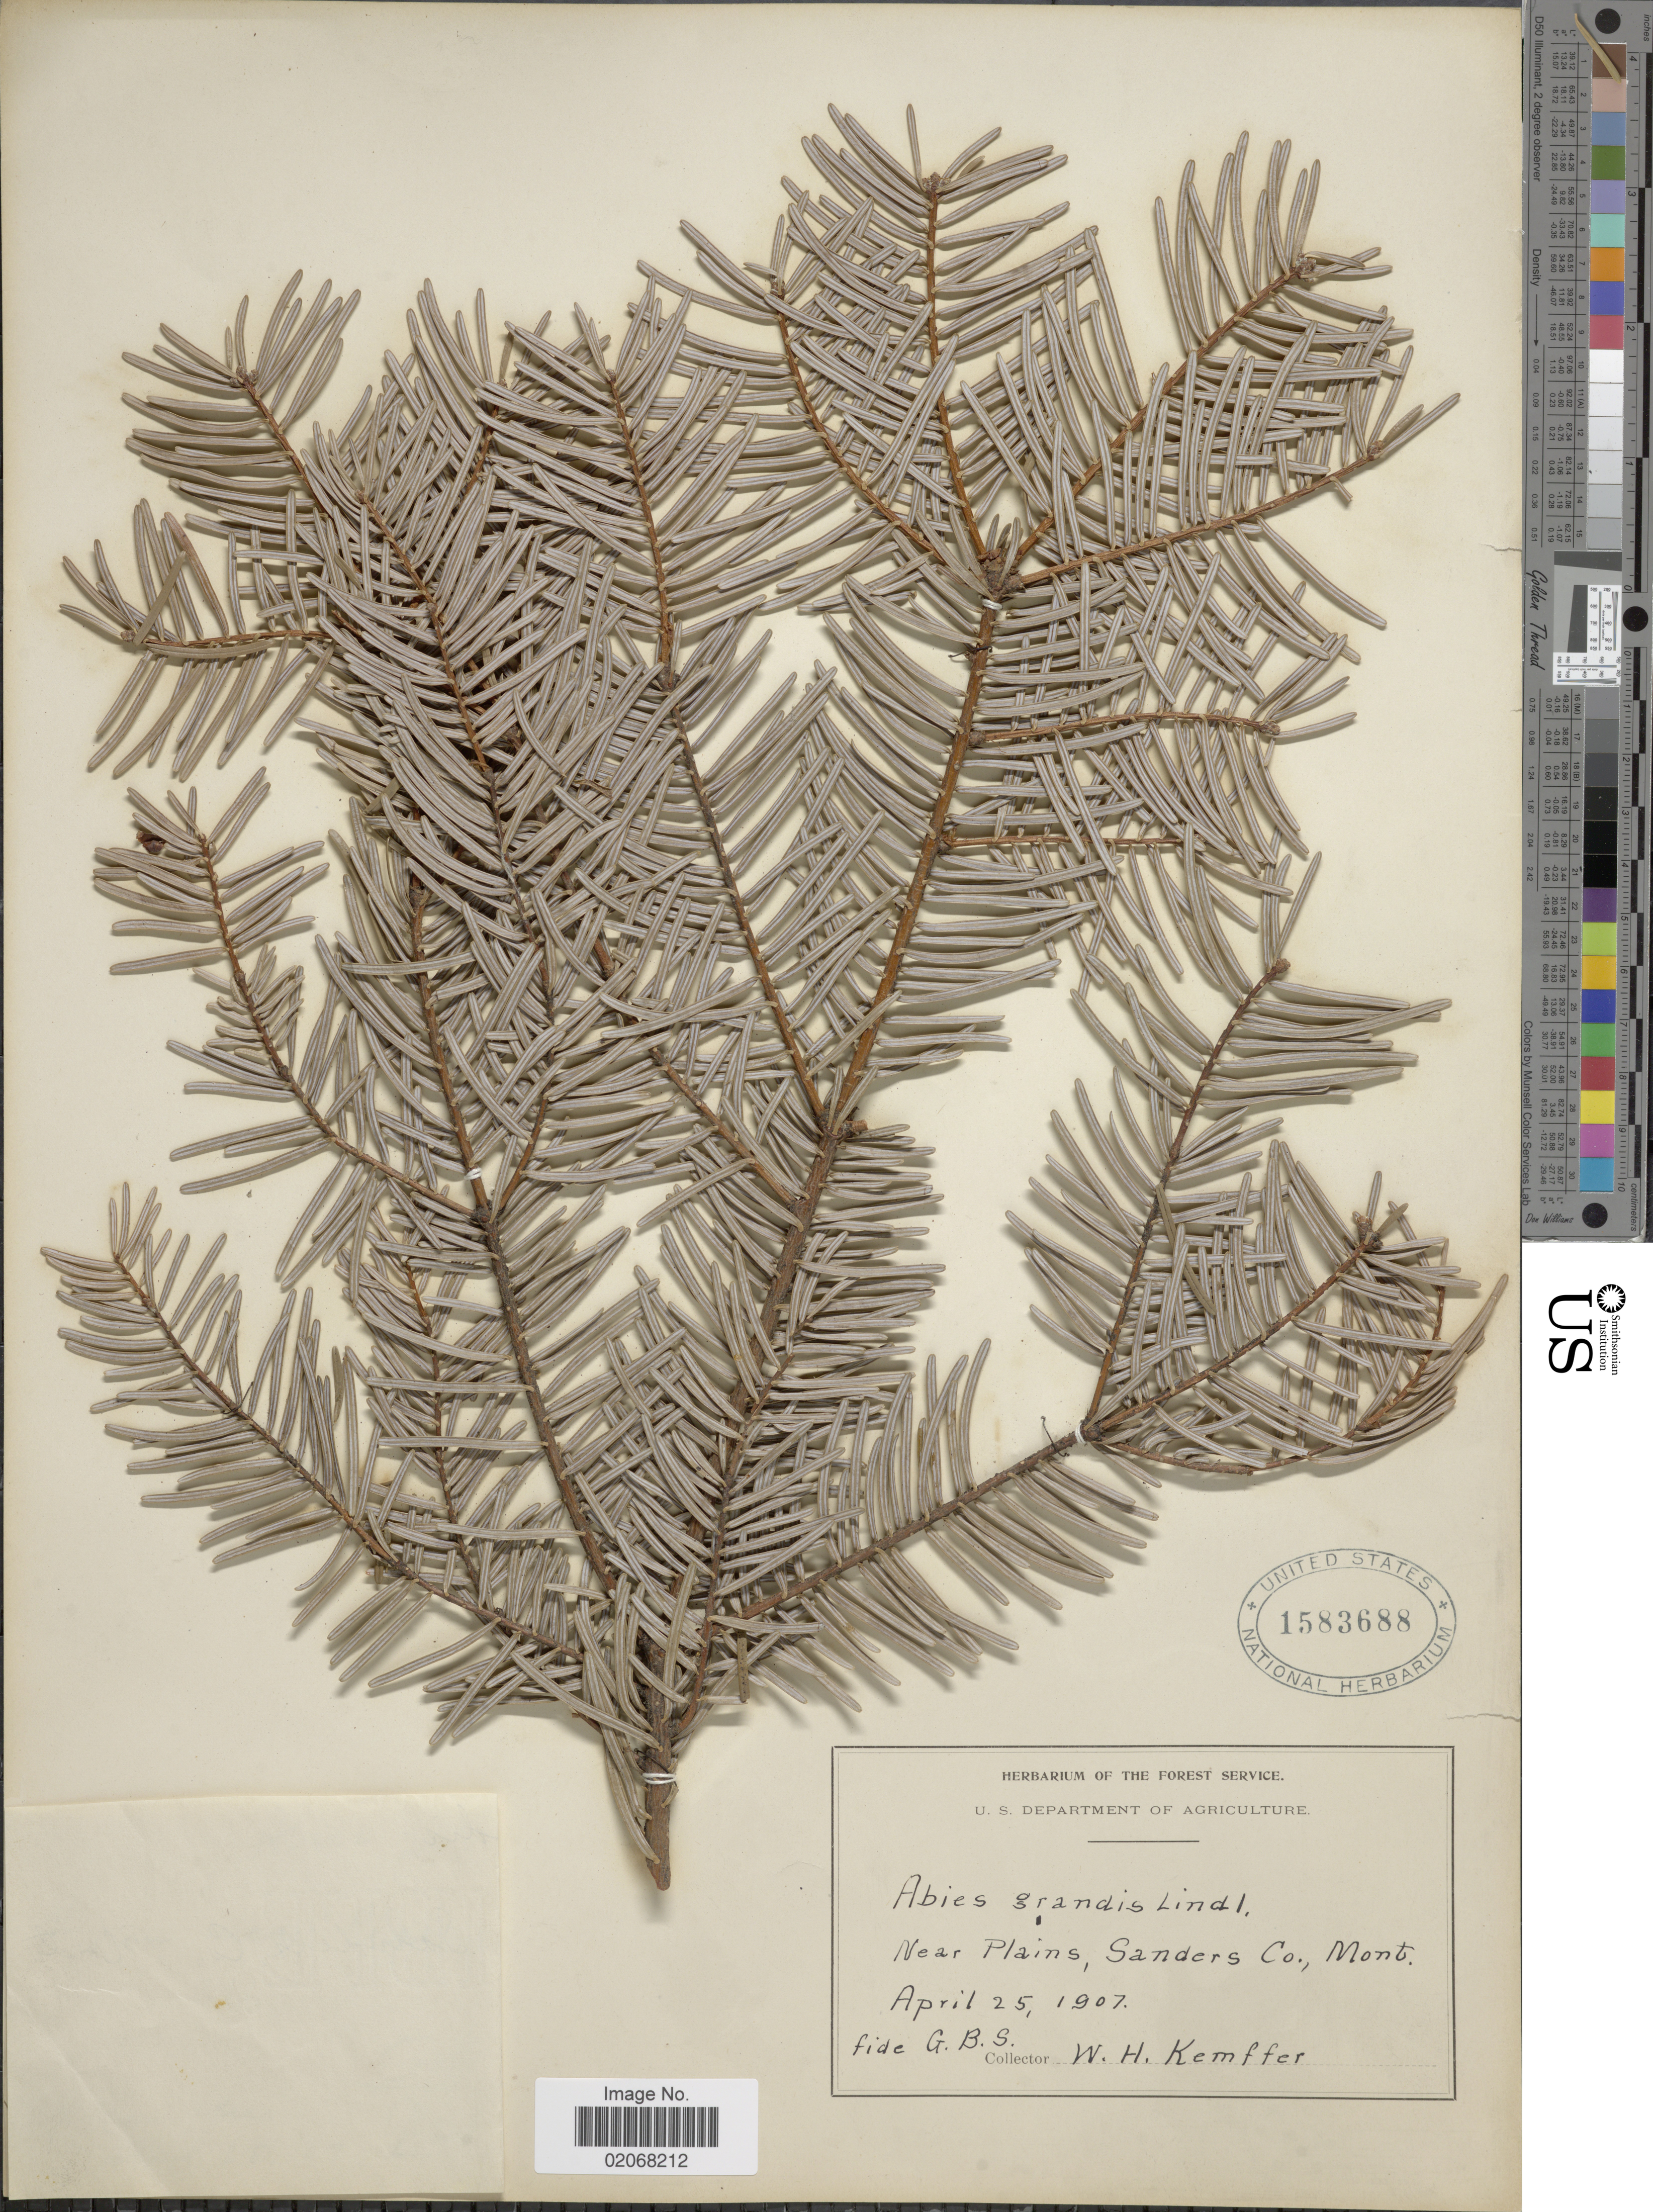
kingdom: Plantae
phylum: Tracheophyta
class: Pinopsida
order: Pinales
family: Pinaceae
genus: Abies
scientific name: Abies grandis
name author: (Douglas ex D. Don) Lindl.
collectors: W. Kemffer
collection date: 1907-04-25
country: United States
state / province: Montana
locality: Near Plains, Sanders Co., Mont.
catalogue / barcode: US 1583688